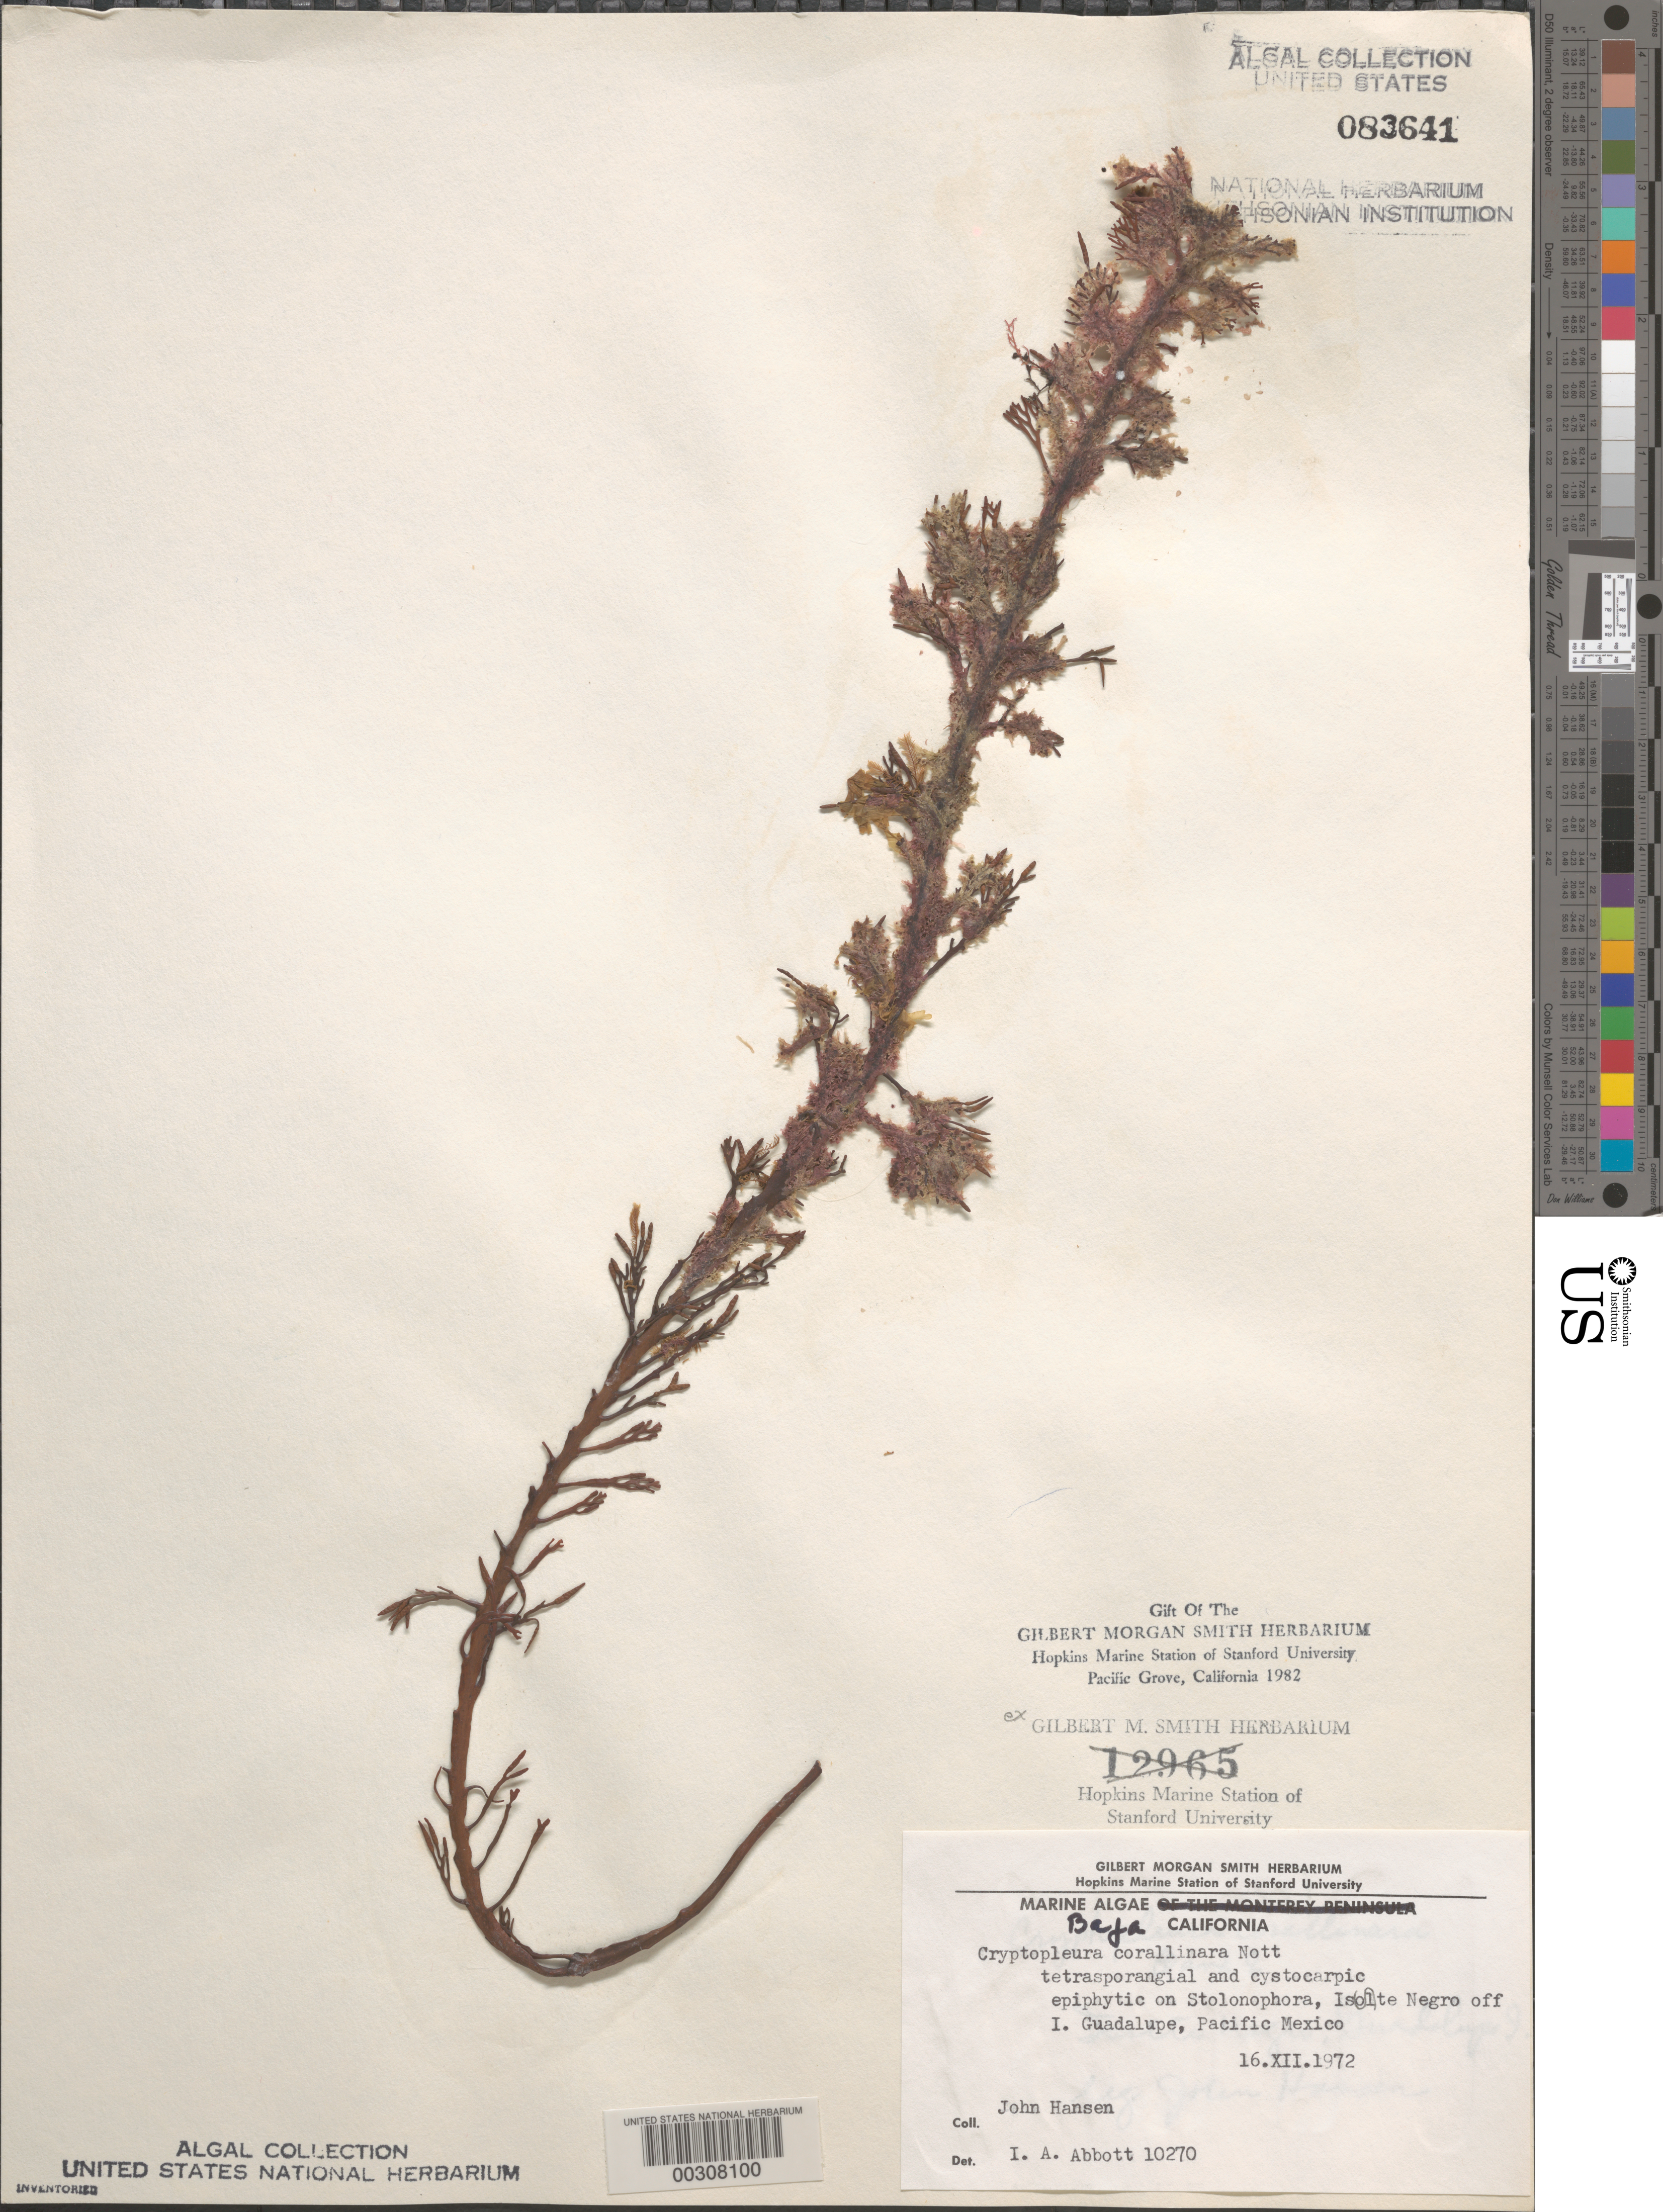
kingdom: Plantae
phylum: Rhodophyta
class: Florideophyceae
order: Ceramiales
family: Delesseriaceae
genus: Cryptopleura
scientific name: Cryptopleura corallinara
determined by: Abbott, Isabella A.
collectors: J. Hansen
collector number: IAA 10270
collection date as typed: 16 Dec 1972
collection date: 1972-12-16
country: Mexico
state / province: Baja California Norte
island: Islote Negro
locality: Off east side of Isla Guadalupe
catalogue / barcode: US 83641